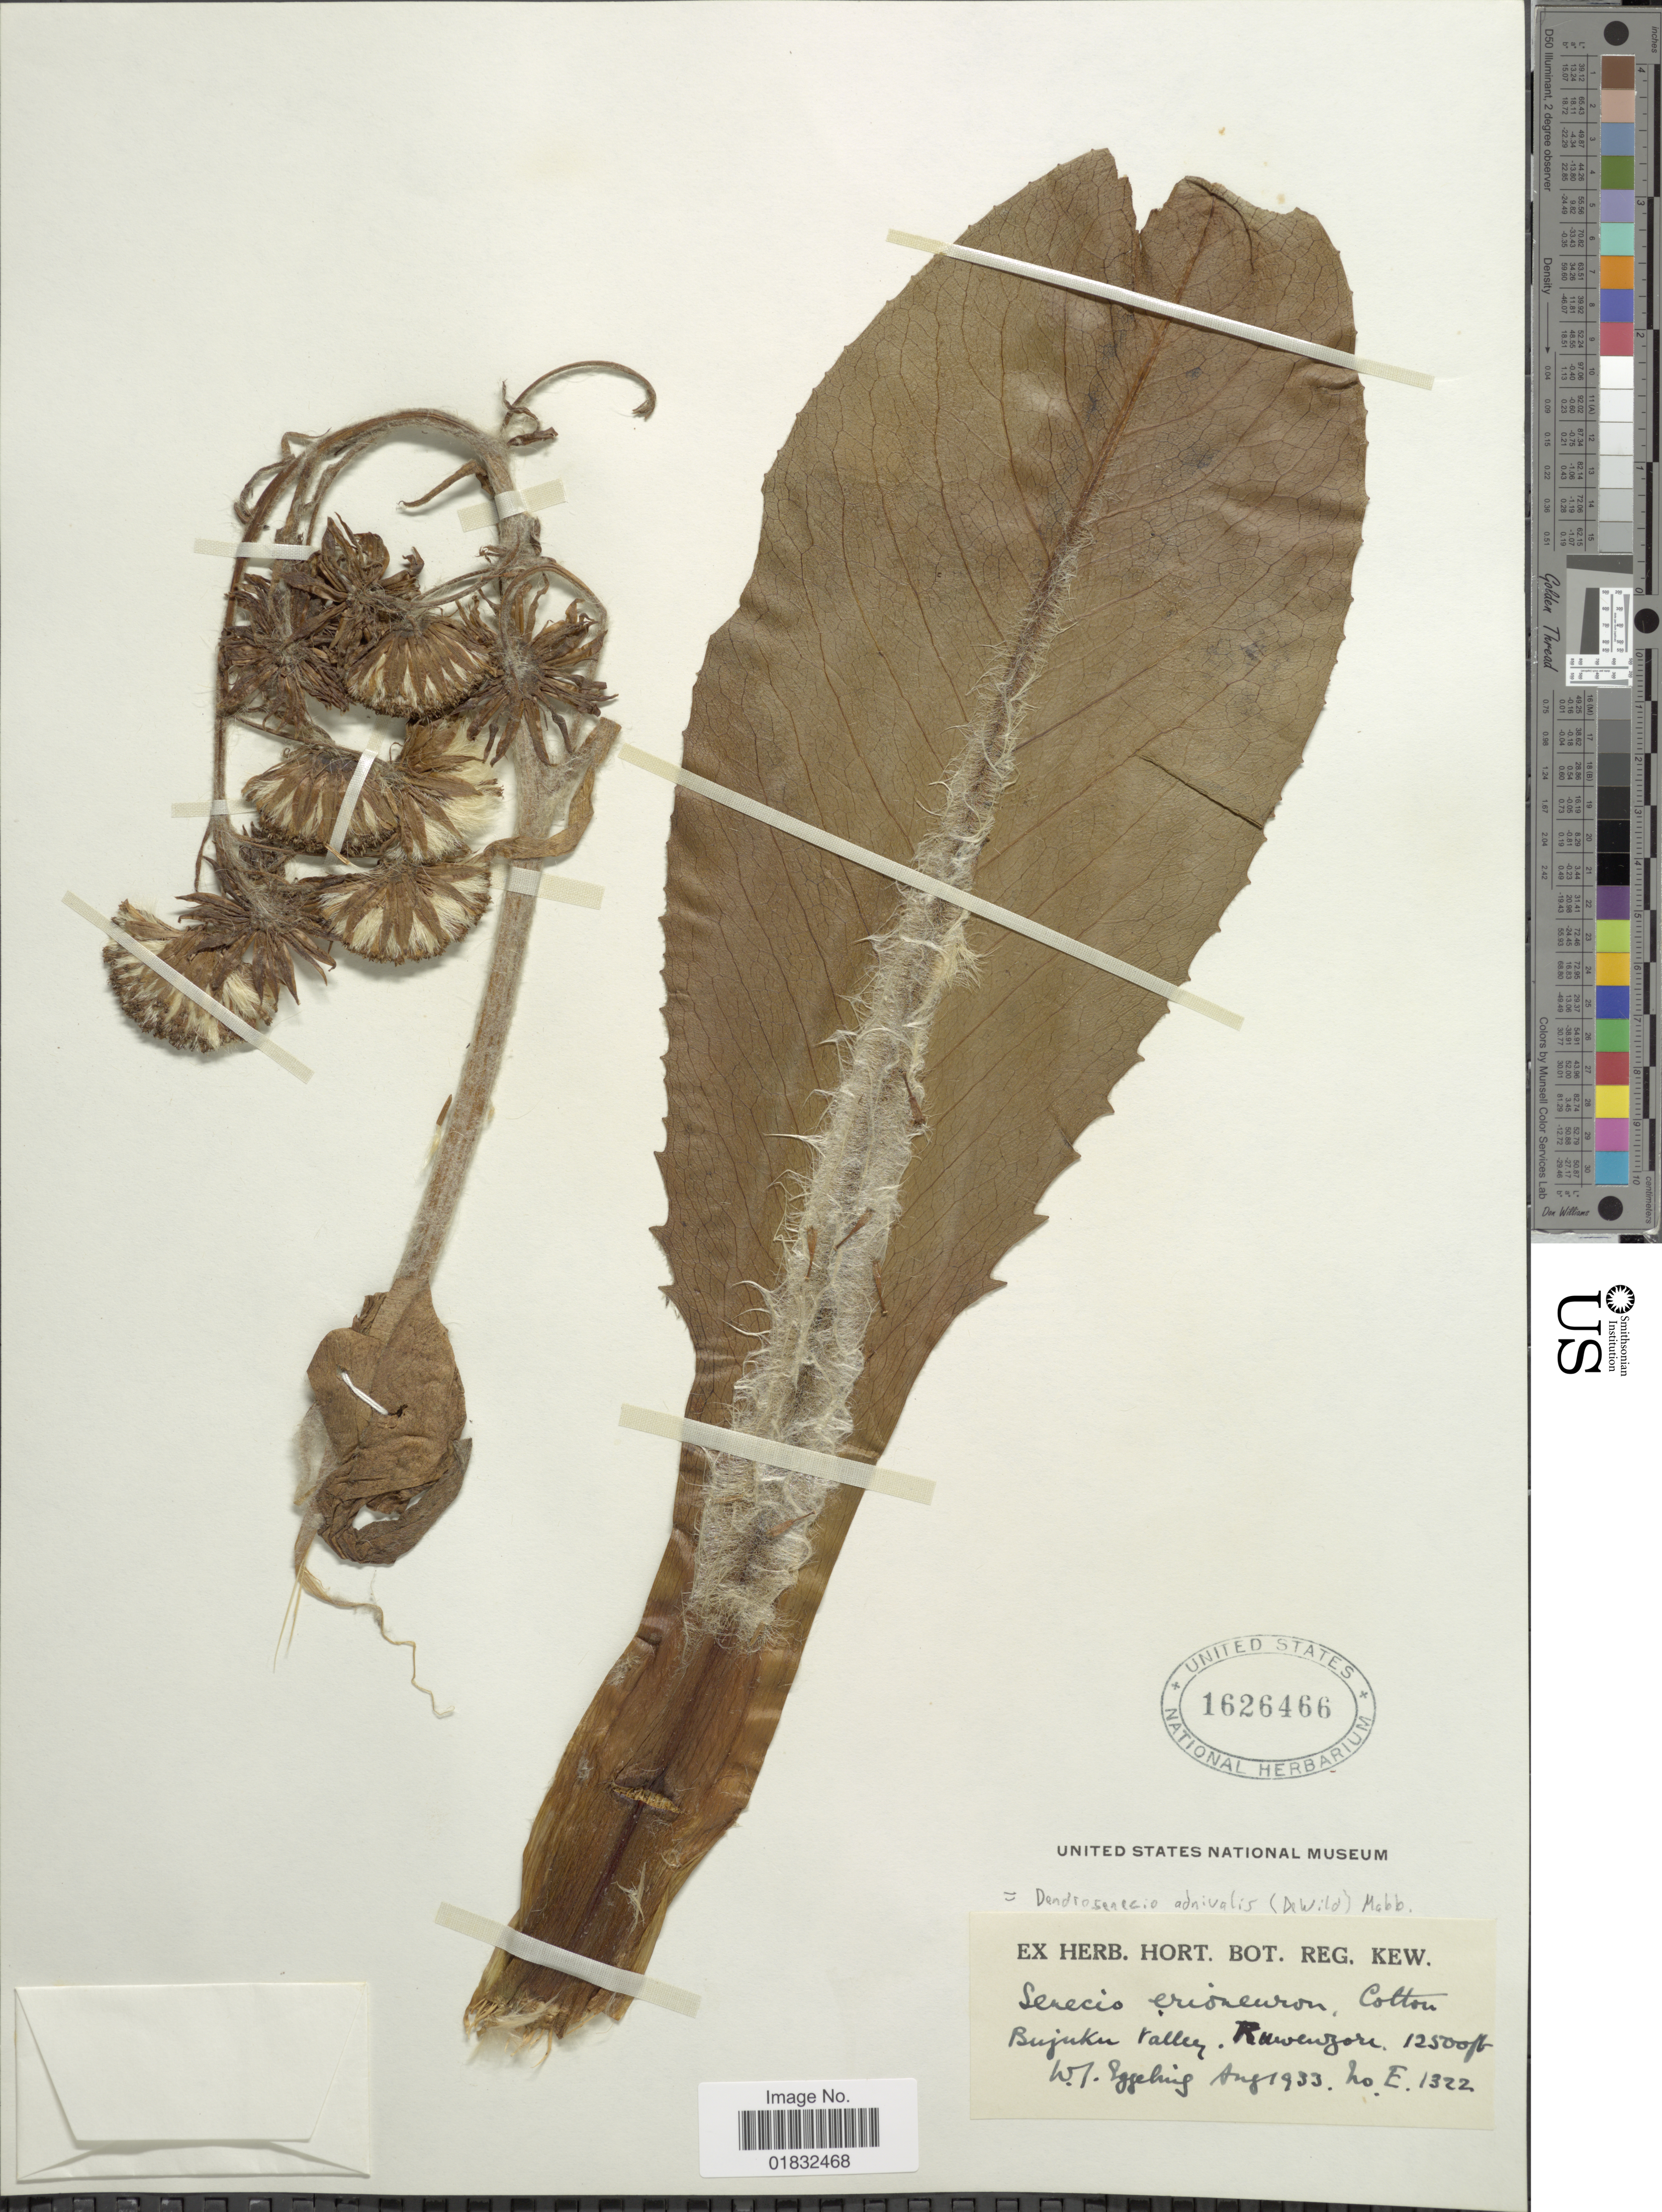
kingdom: Plantae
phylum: Tracheophyta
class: Magnoliopsida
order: Asterales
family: Asteraceae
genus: Dendrosenecio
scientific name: Dendrosenecio adnivalis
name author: (Stapf) E.B. Knox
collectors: W. Eggeling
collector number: E 1322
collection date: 1933-08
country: Uganda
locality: Bujuku Valley, Ruwenzori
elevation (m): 3810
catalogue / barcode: US 1626466